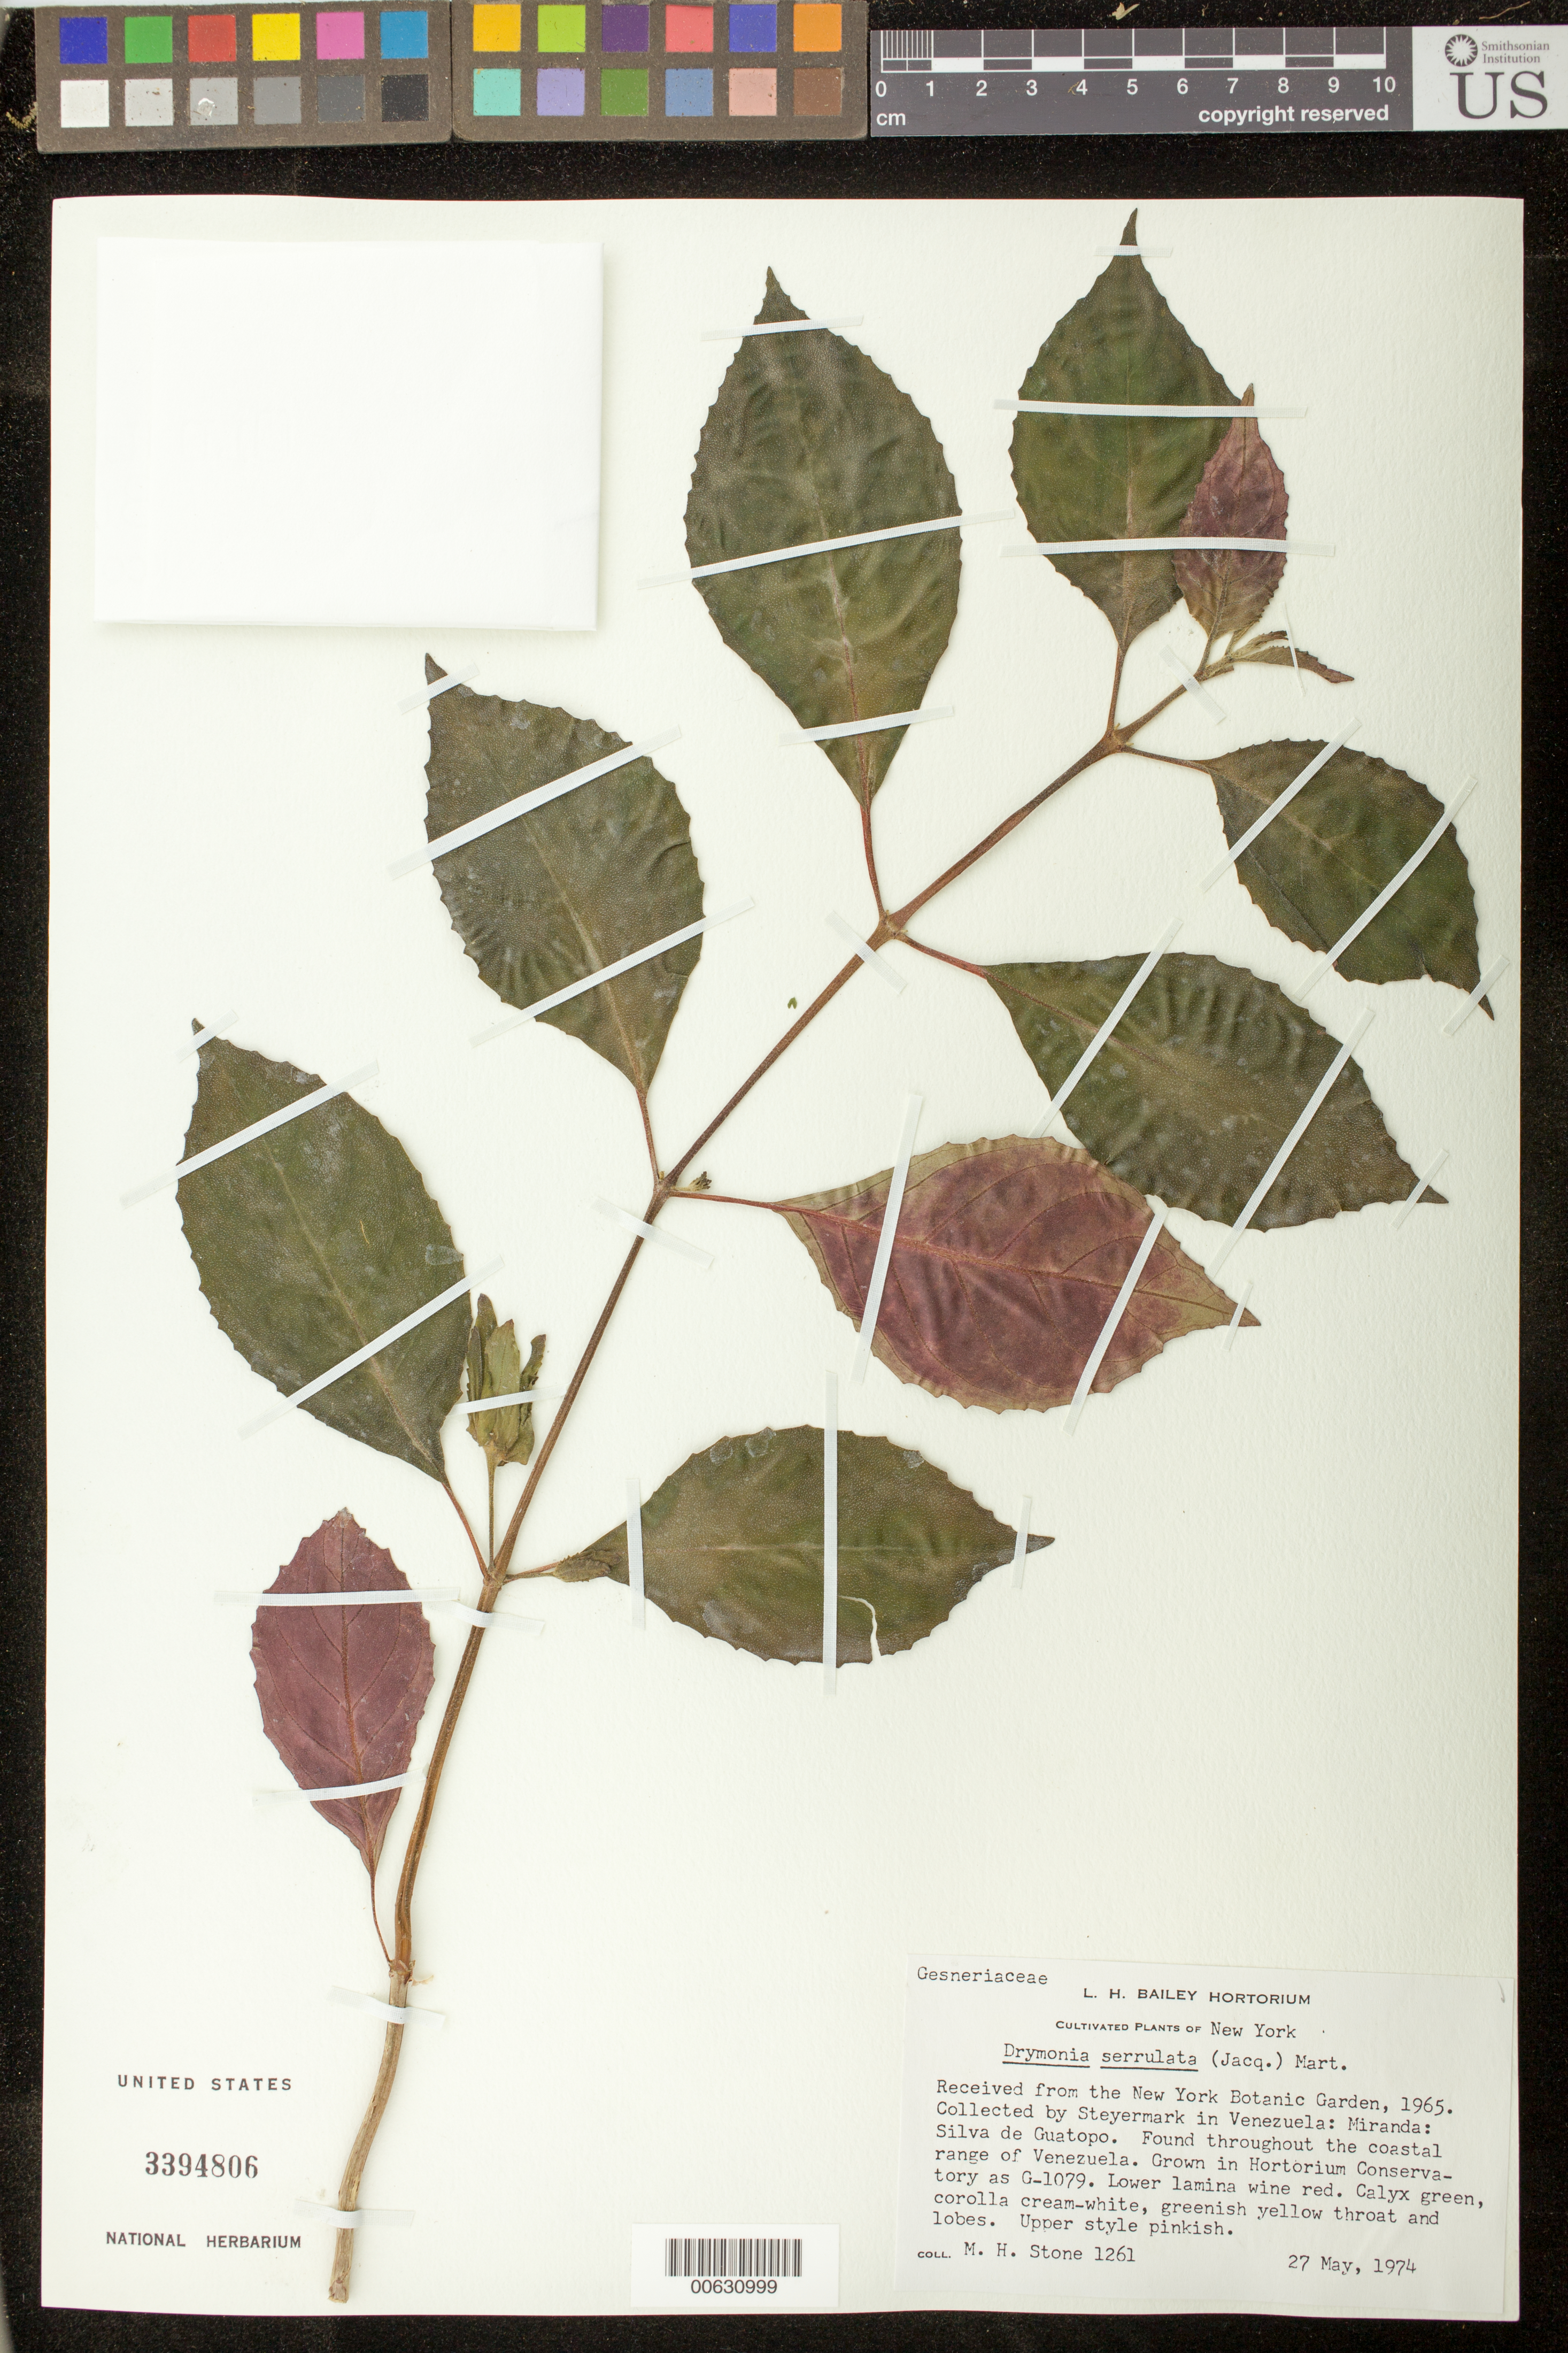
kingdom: Plantae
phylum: Tracheophyta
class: Magnoliopsida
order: Lamiales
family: Gesneriaceae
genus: Drymonia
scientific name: Drymonia serrulata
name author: (Jacq.) Mart.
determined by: Skog, Laurence E.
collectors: M. Stone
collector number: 1261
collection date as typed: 27 May 1974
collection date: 1974-05-27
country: Venezuela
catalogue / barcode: US 3394806